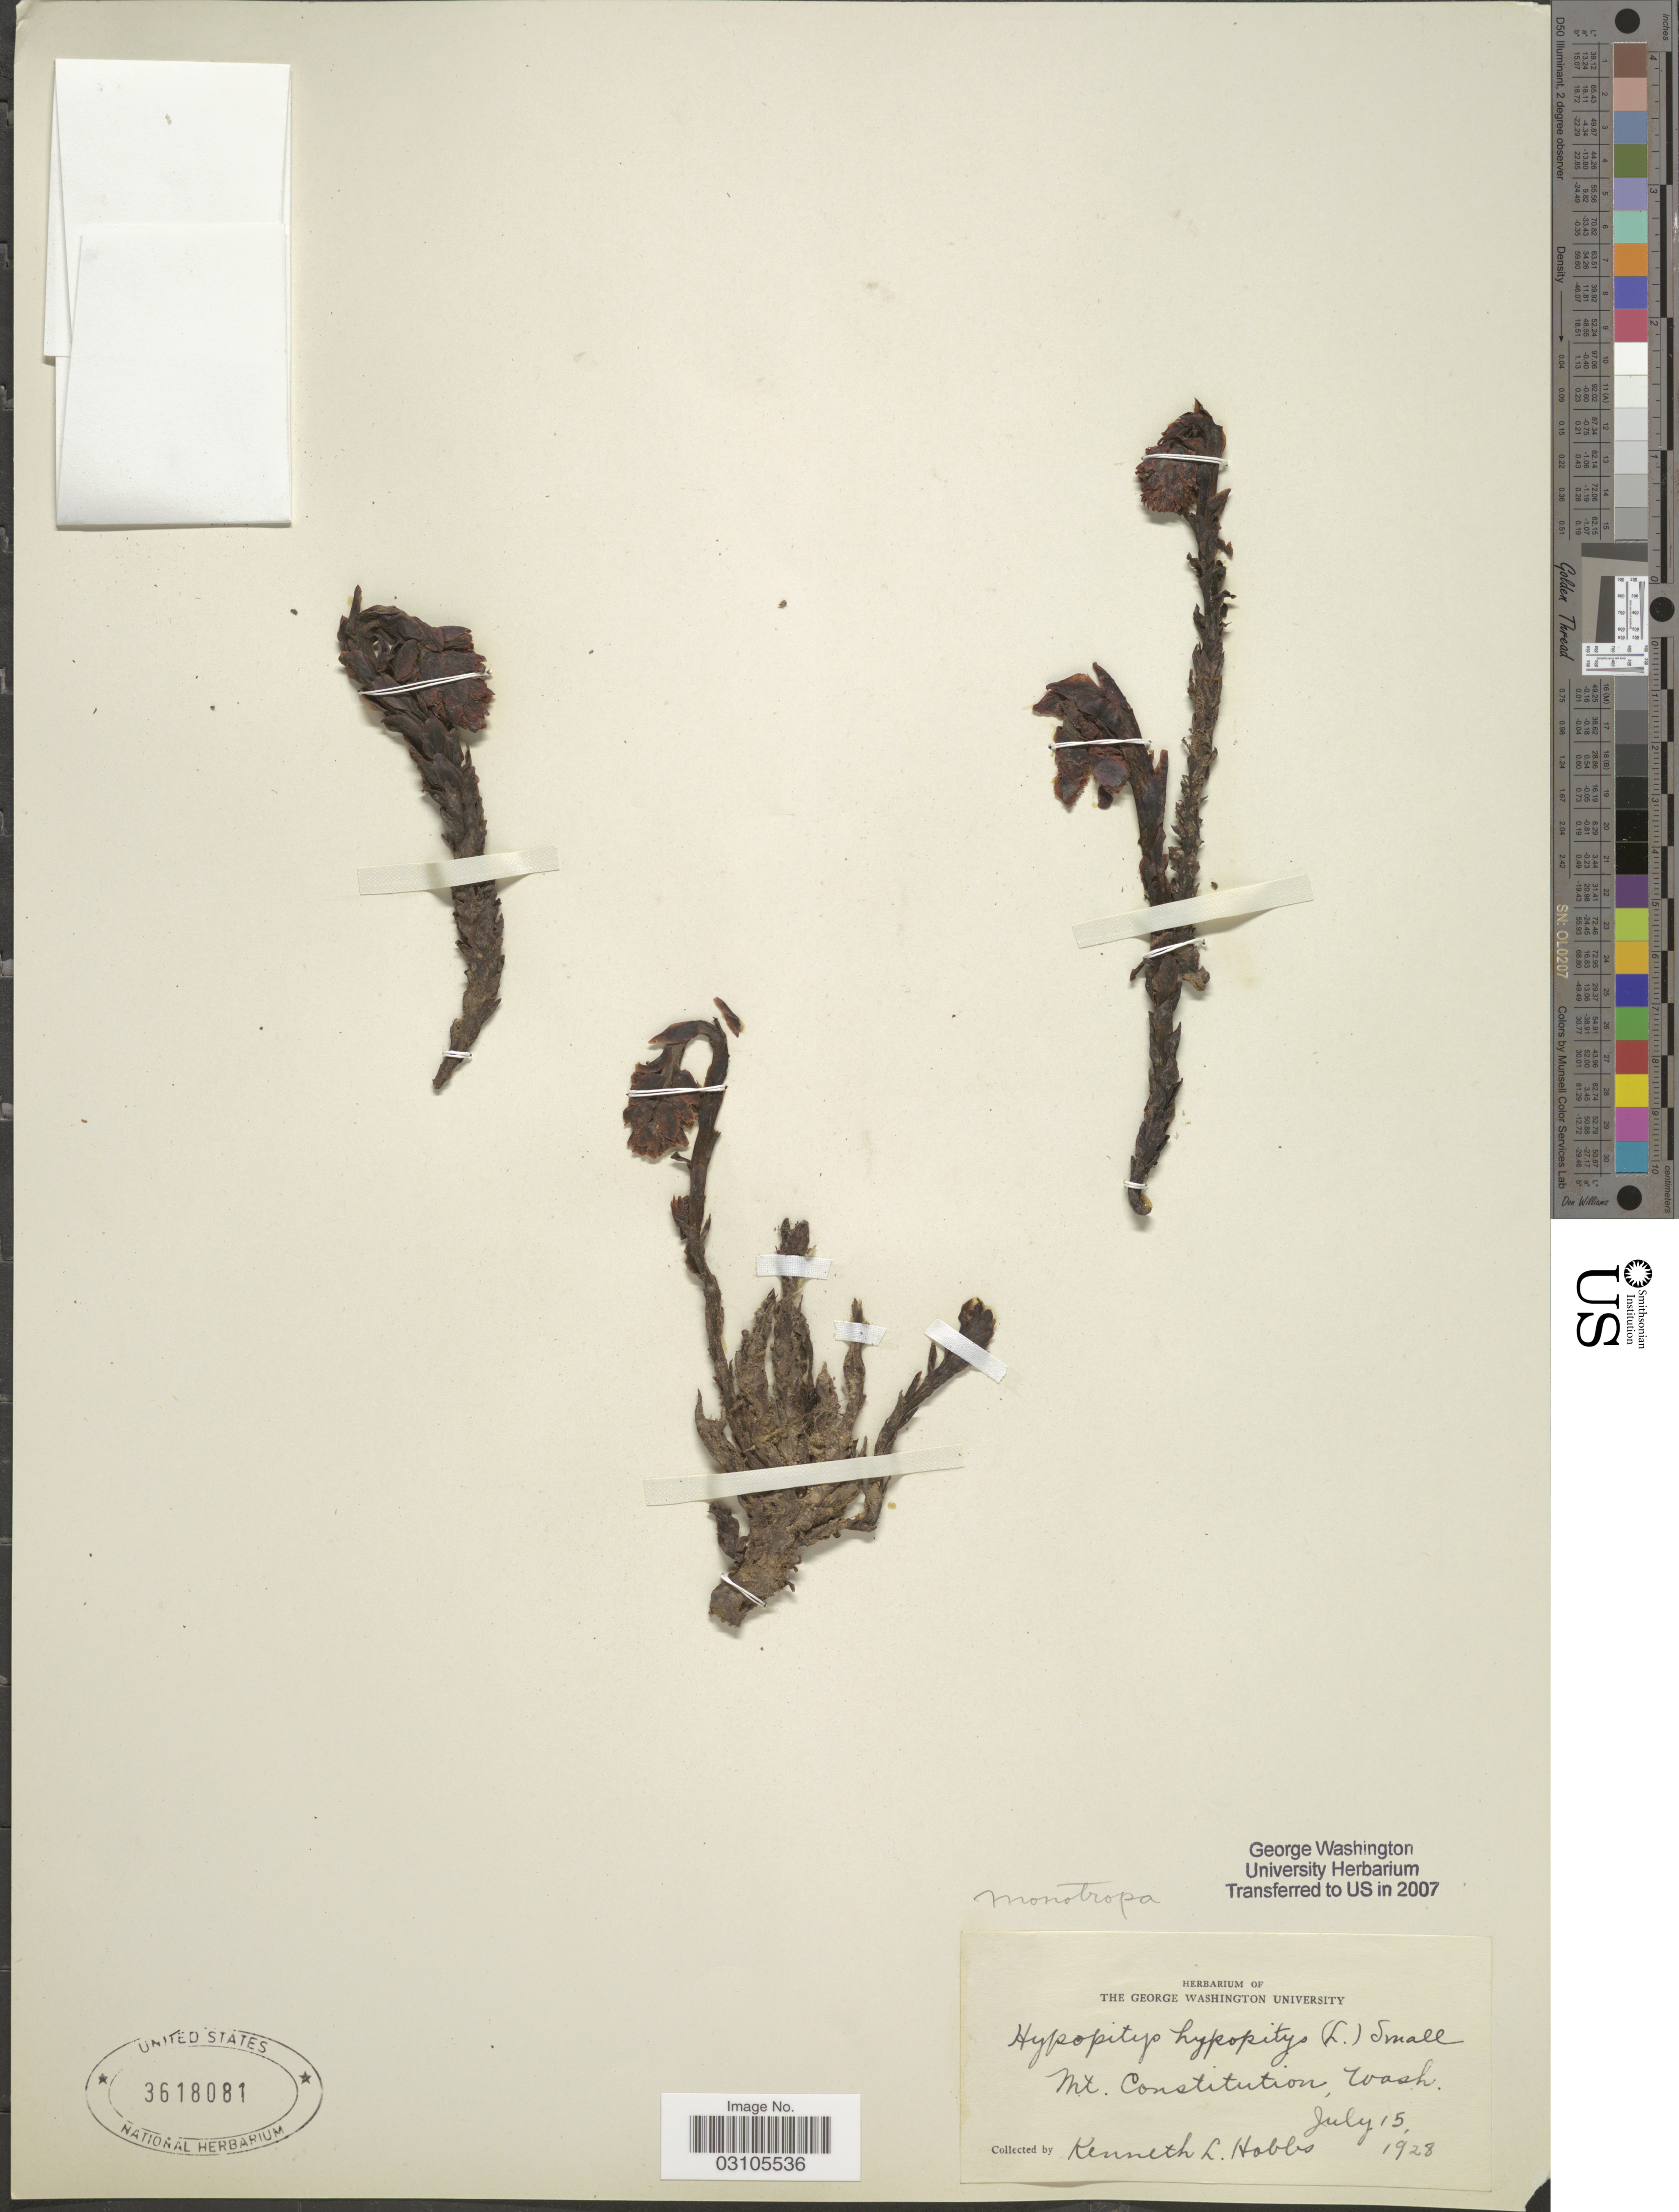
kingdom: Plantae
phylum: Tracheophyta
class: Magnoliopsida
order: Ericales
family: Ericaceae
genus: Monotropa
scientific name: Monotropa hypopitys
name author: L.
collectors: K. Hobbs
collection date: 1928-07-15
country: United States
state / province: Washington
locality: Mt. Constitution.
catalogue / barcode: US 3618081